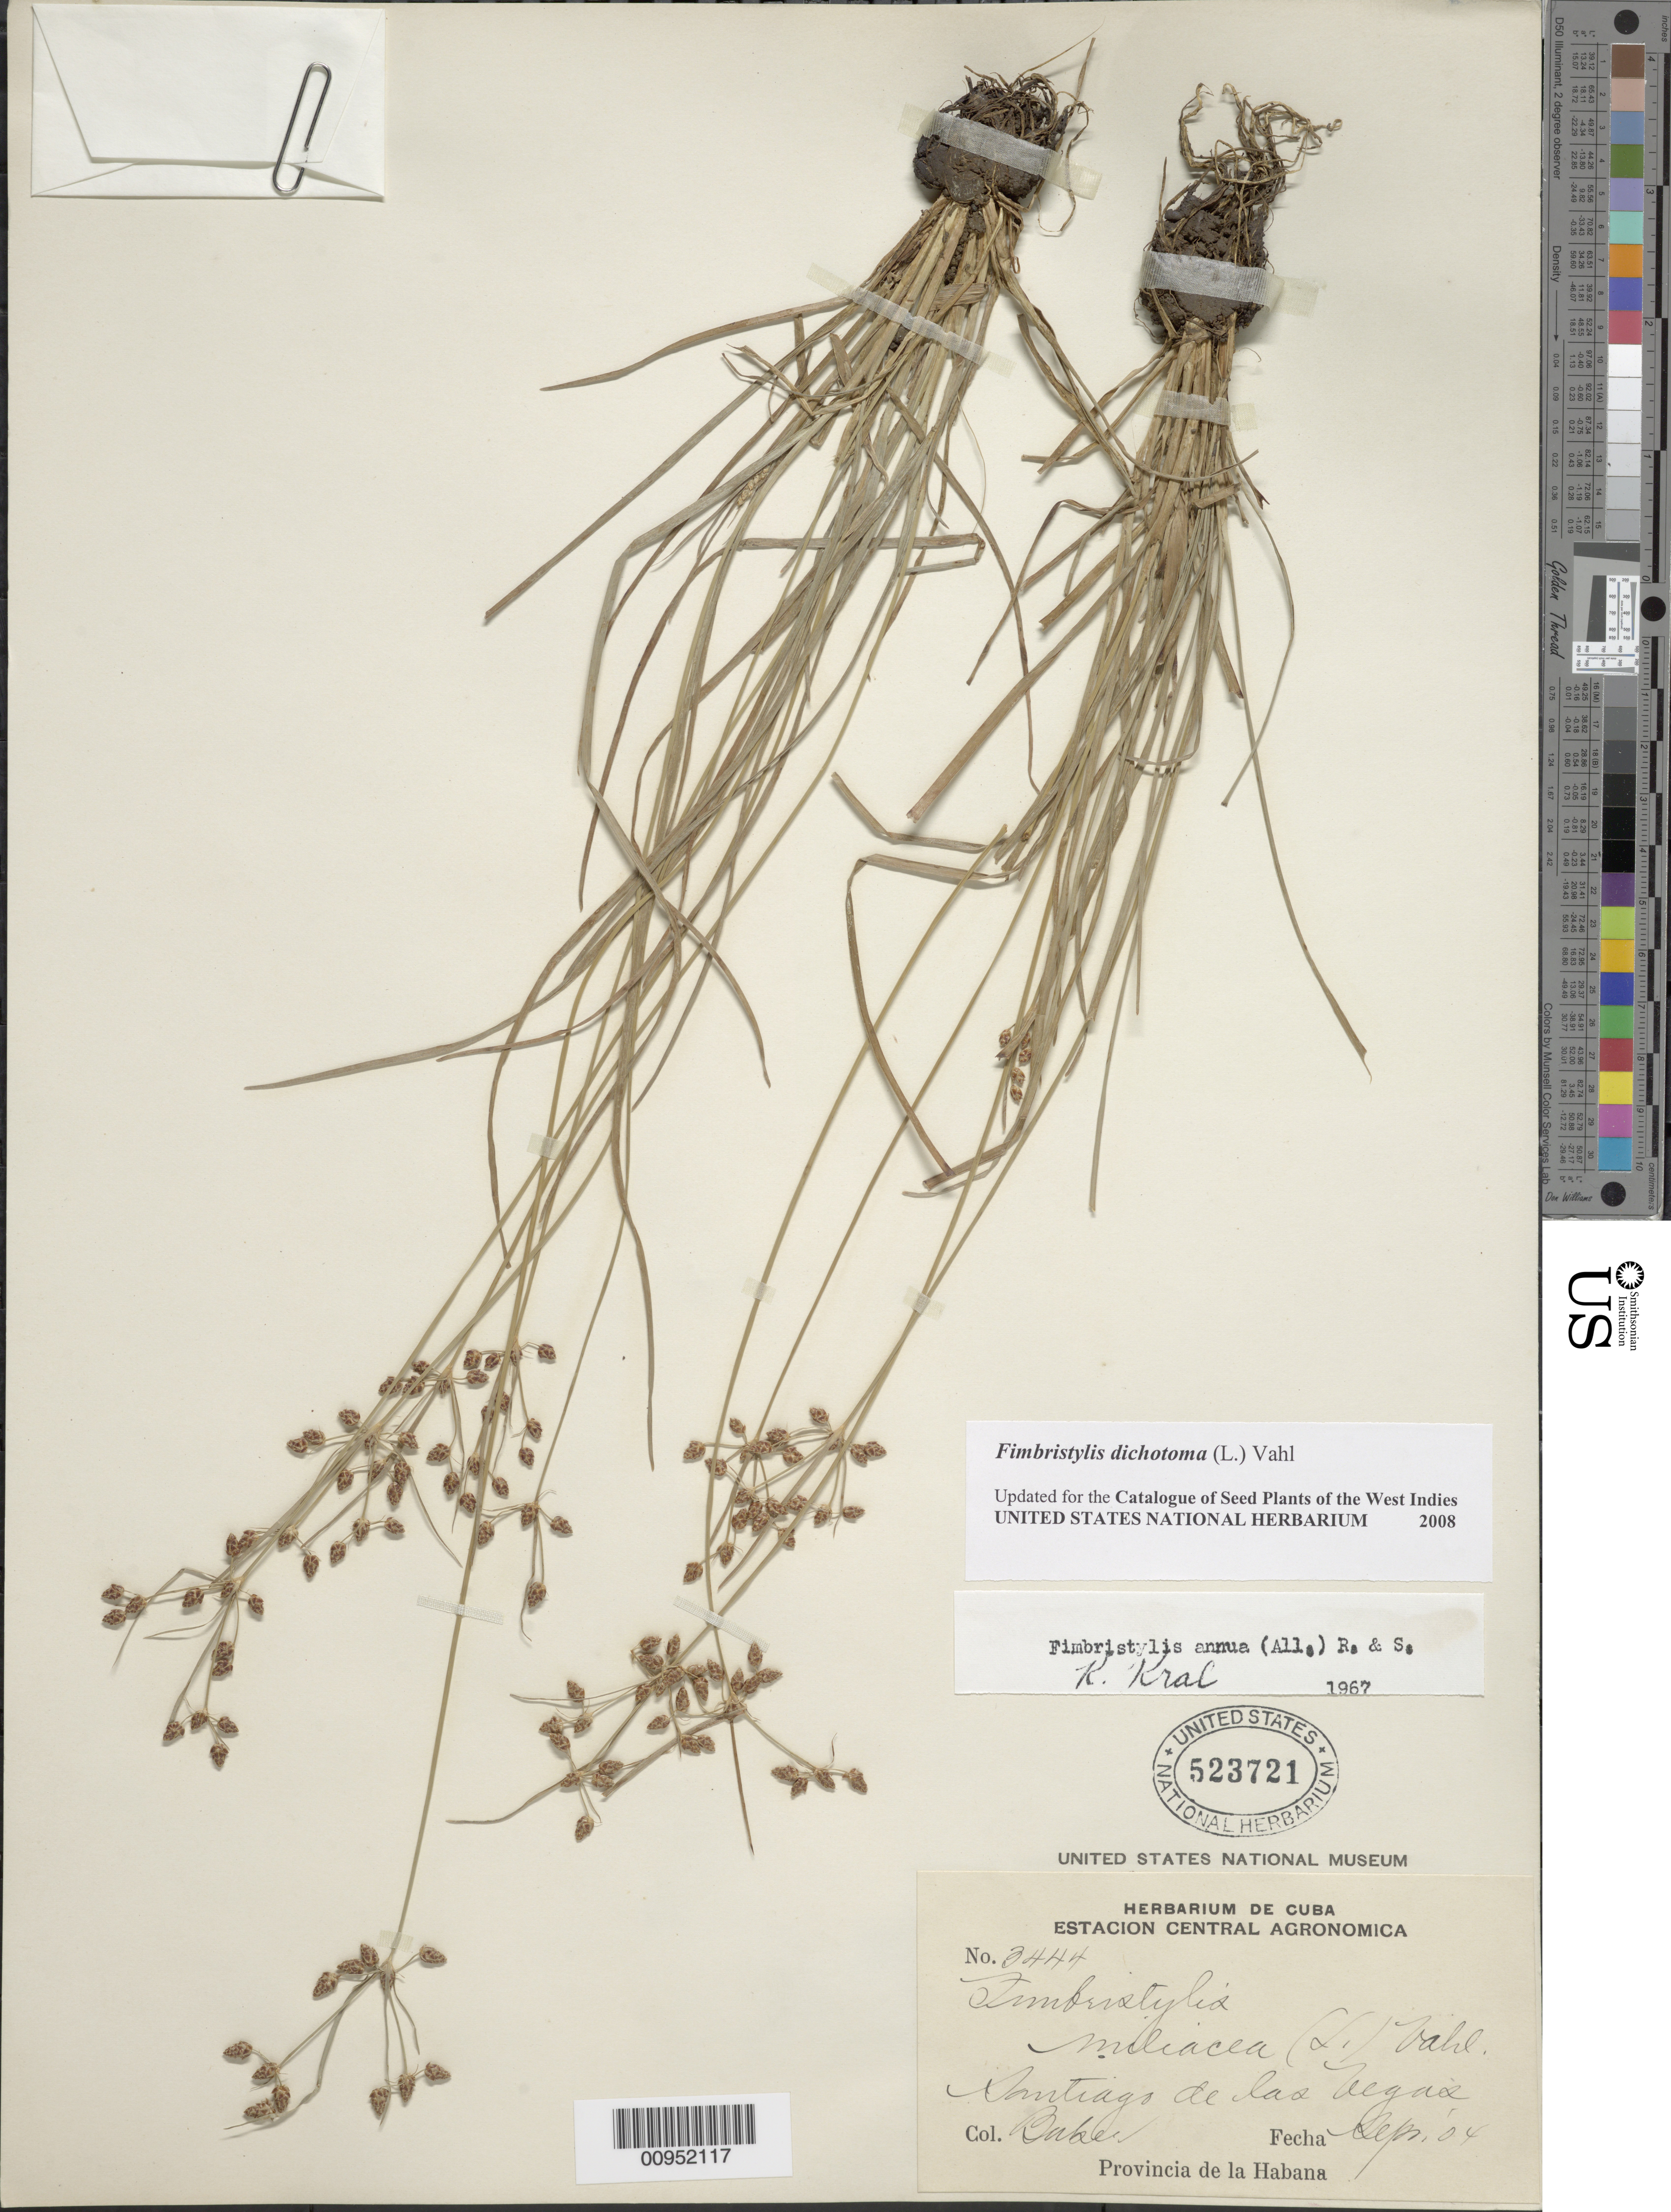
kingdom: Plantae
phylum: Tracheophyta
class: Liliopsida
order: Poales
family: Cyperaceae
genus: Fimbristylis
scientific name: Fimbristylis dichotoma subsp. dichotoma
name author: (L.) Vahl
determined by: Strong, M. T., (US), Smithsonian Institution - National Museum of Natural History (UNITED STATES)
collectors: C. F. Baker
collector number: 3444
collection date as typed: Sep 1904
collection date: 1904-09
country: Cuba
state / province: La Habana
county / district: Municipio Boyeros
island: Cuba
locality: Santiago de las Vegas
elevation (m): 97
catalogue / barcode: US 523721